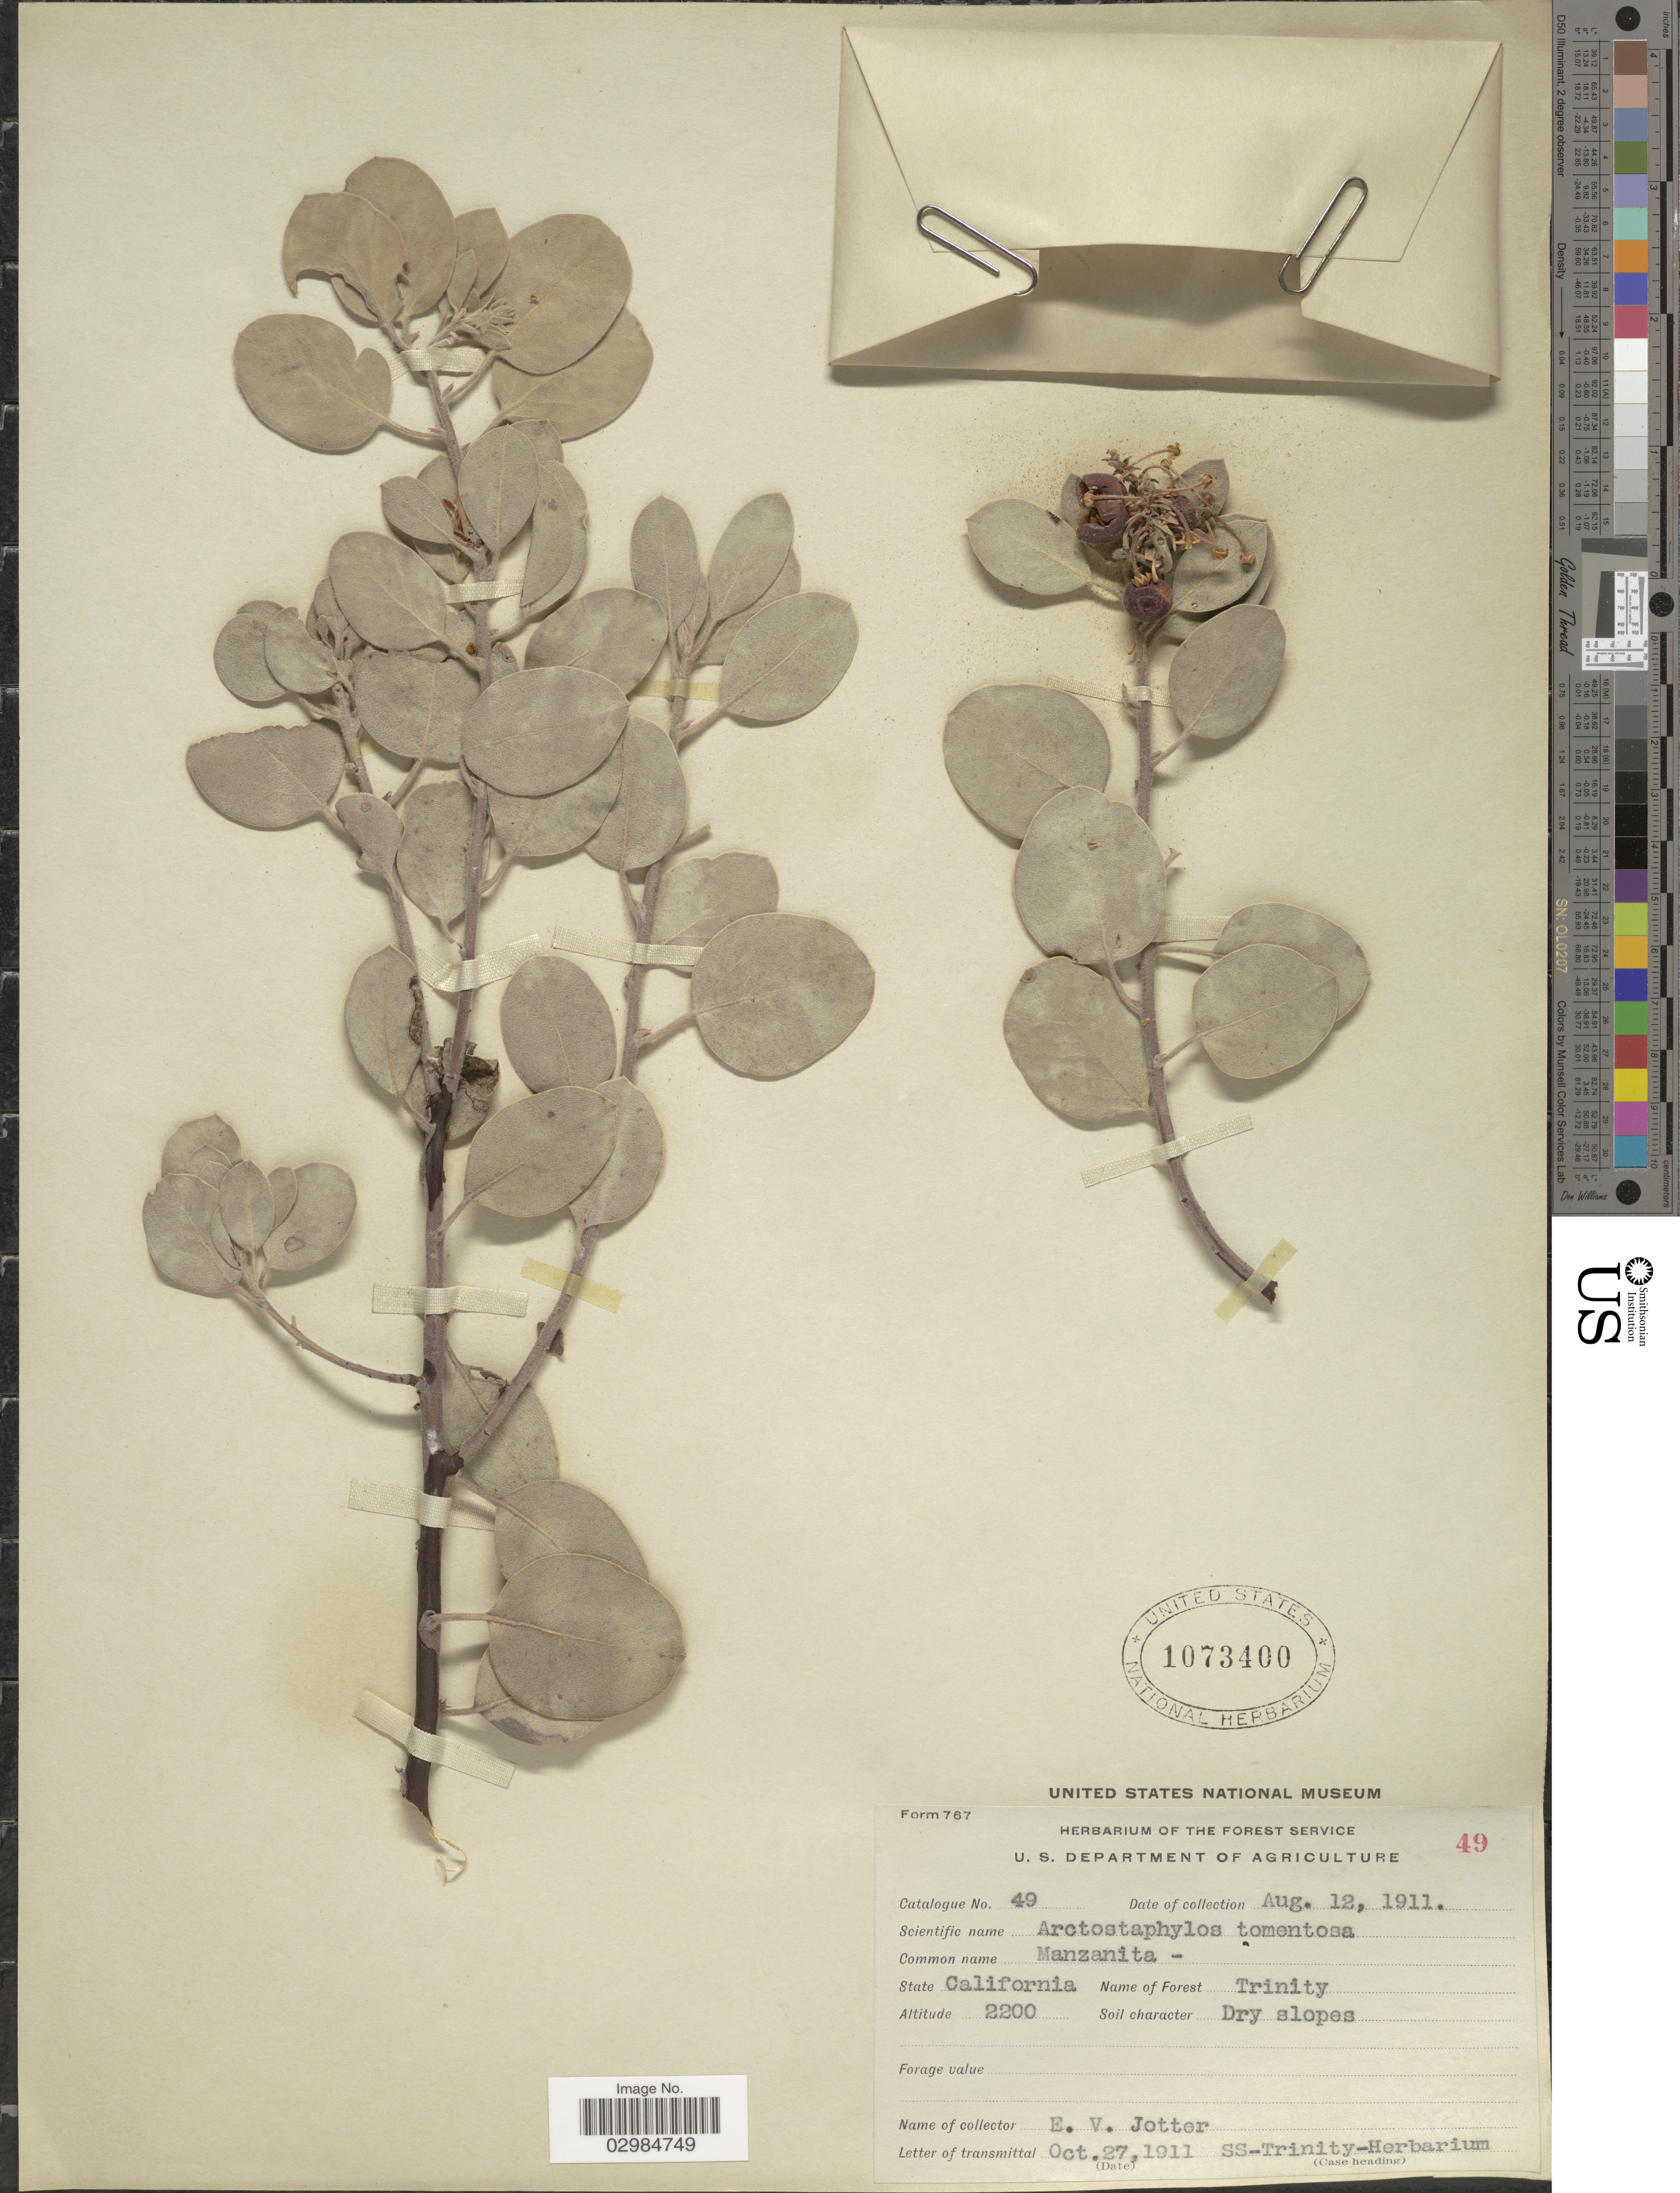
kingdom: Plantae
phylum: Tracheophyta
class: Magnoliopsida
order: Ericales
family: Ericaceae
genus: Arctostaphylos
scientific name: Arctostaphylos tomentosa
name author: (Pursh) Lindl.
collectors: E. Jotter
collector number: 49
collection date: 1911-08-12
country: United States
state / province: California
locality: Trinity.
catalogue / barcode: US 1073400